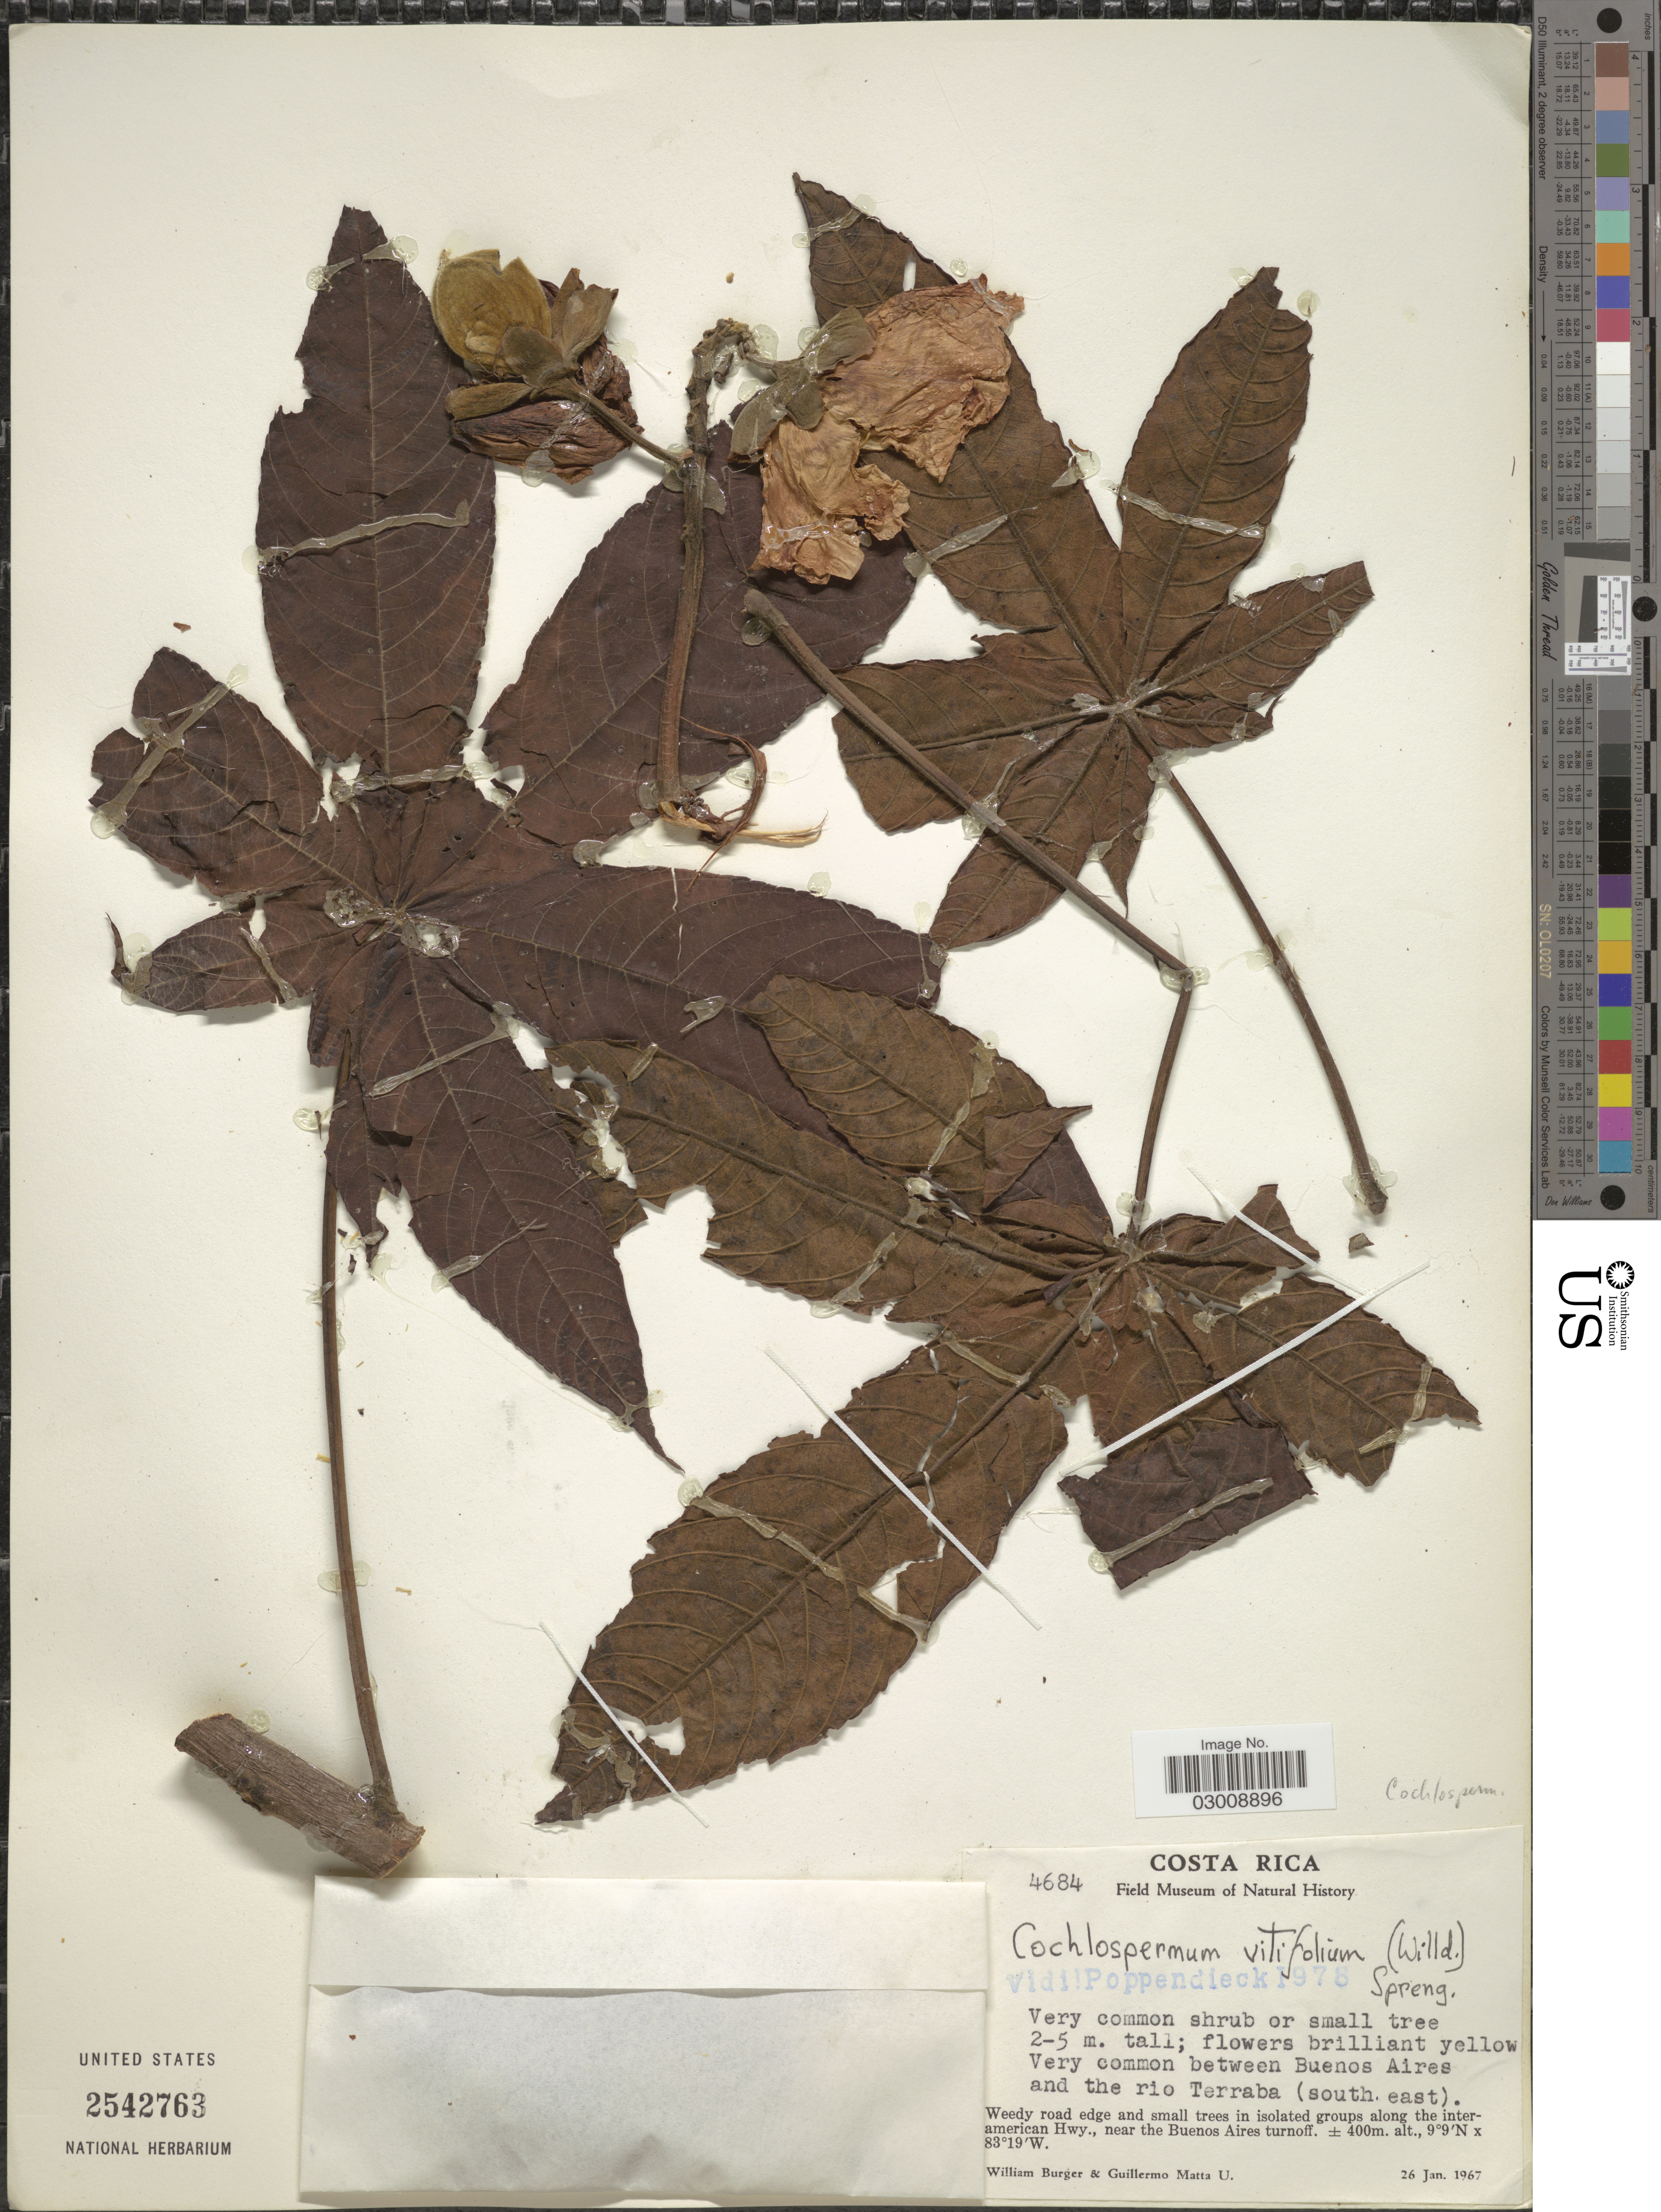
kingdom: Plantae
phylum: Tracheophyta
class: Magnoliopsida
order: Malvales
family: Cochlospermaceae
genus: Cochlospermum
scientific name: Cochlospermum vitifolium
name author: (Willd.) Spreng.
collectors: W. Burger & G. Matta U.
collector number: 4684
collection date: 1967-01-26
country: Costa Rica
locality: Very common between Buenos Aires and the rio Terraba (south east). Along the inter-american Hwy., near the Buenos Aires turnoff.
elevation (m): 400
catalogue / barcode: US 2542763